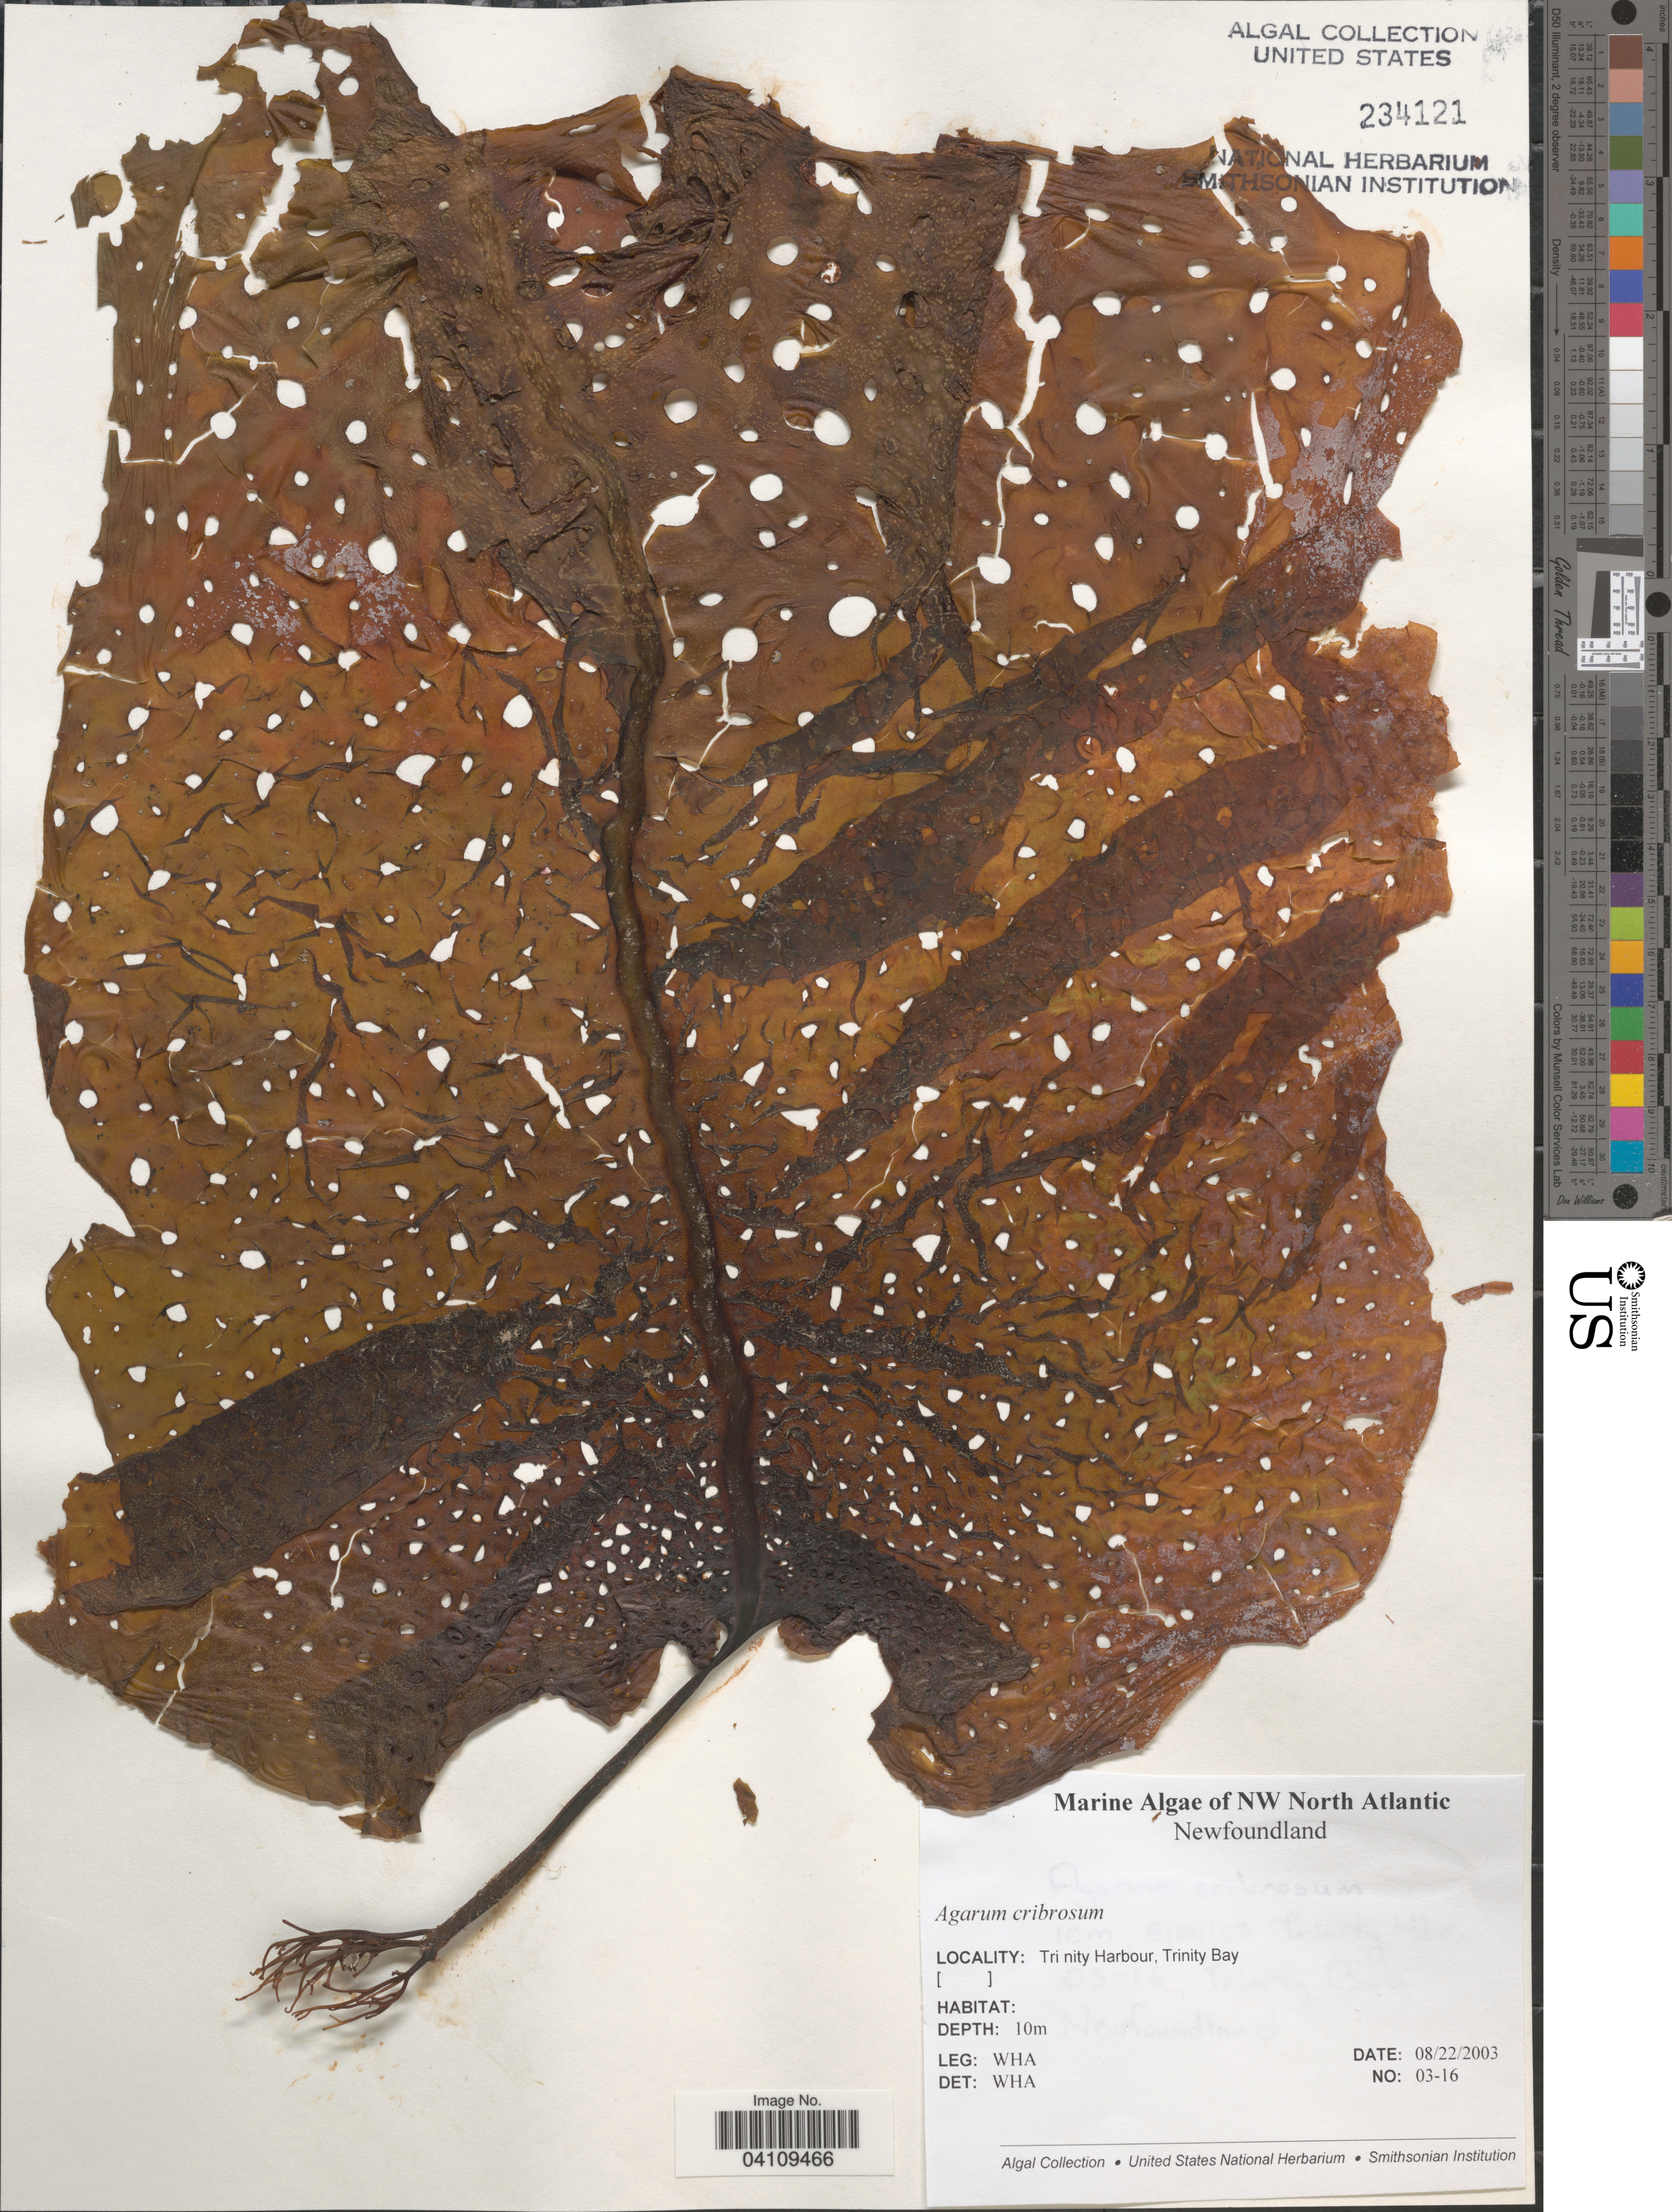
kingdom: Chromista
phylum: Ochrophyta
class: Phaeophyceae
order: Laminariales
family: Costariaceae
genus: Agarum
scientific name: Agarum clathratum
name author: Dumortier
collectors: W. H. Adey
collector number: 03-16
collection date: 2003-08-22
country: Canada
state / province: Newfoundland and Labrador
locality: NW North Atlantic. Tri nity Harbour, Trinity Bay.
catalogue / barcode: US 234121